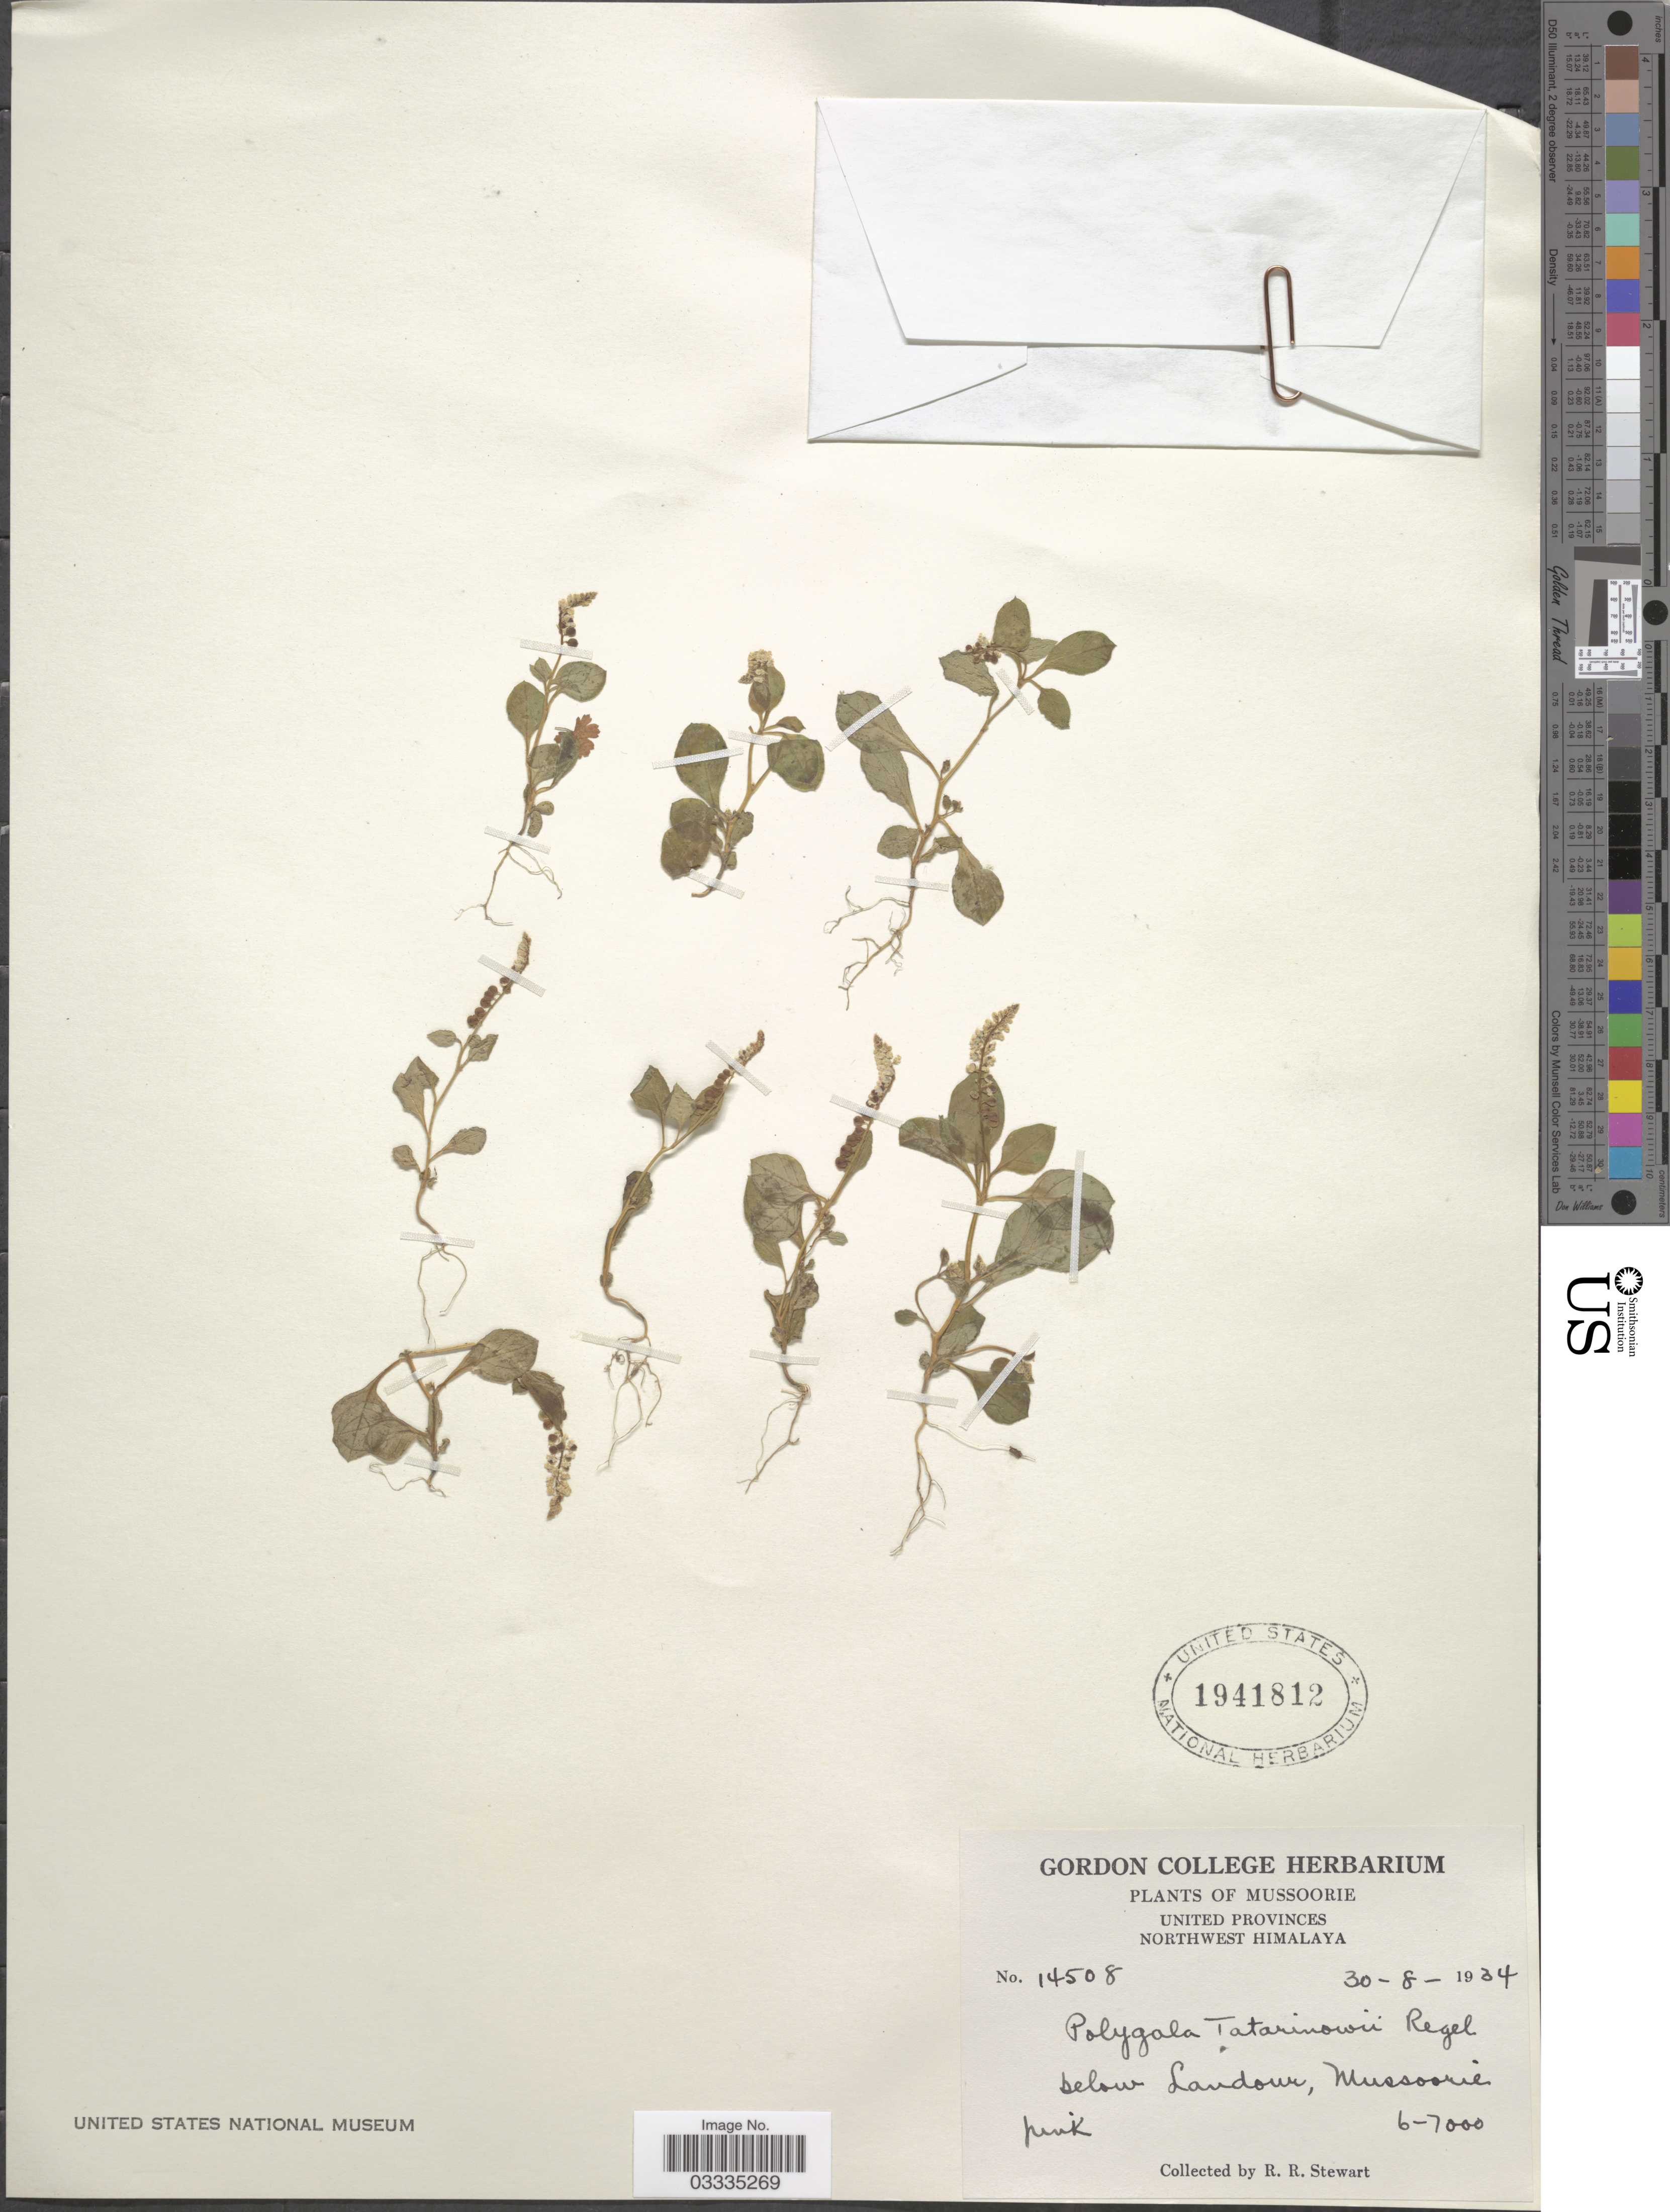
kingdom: Plantae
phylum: Tracheophyta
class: Magnoliopsida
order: Fabales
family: Polygalaceae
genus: Polygala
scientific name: Polygala tatarinowii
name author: Regel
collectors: R. Stewart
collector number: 14508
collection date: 1934-08-30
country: India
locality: Mussoorie. United Provinces. Northwest Himalaya, below Landour.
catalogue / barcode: US 1941812